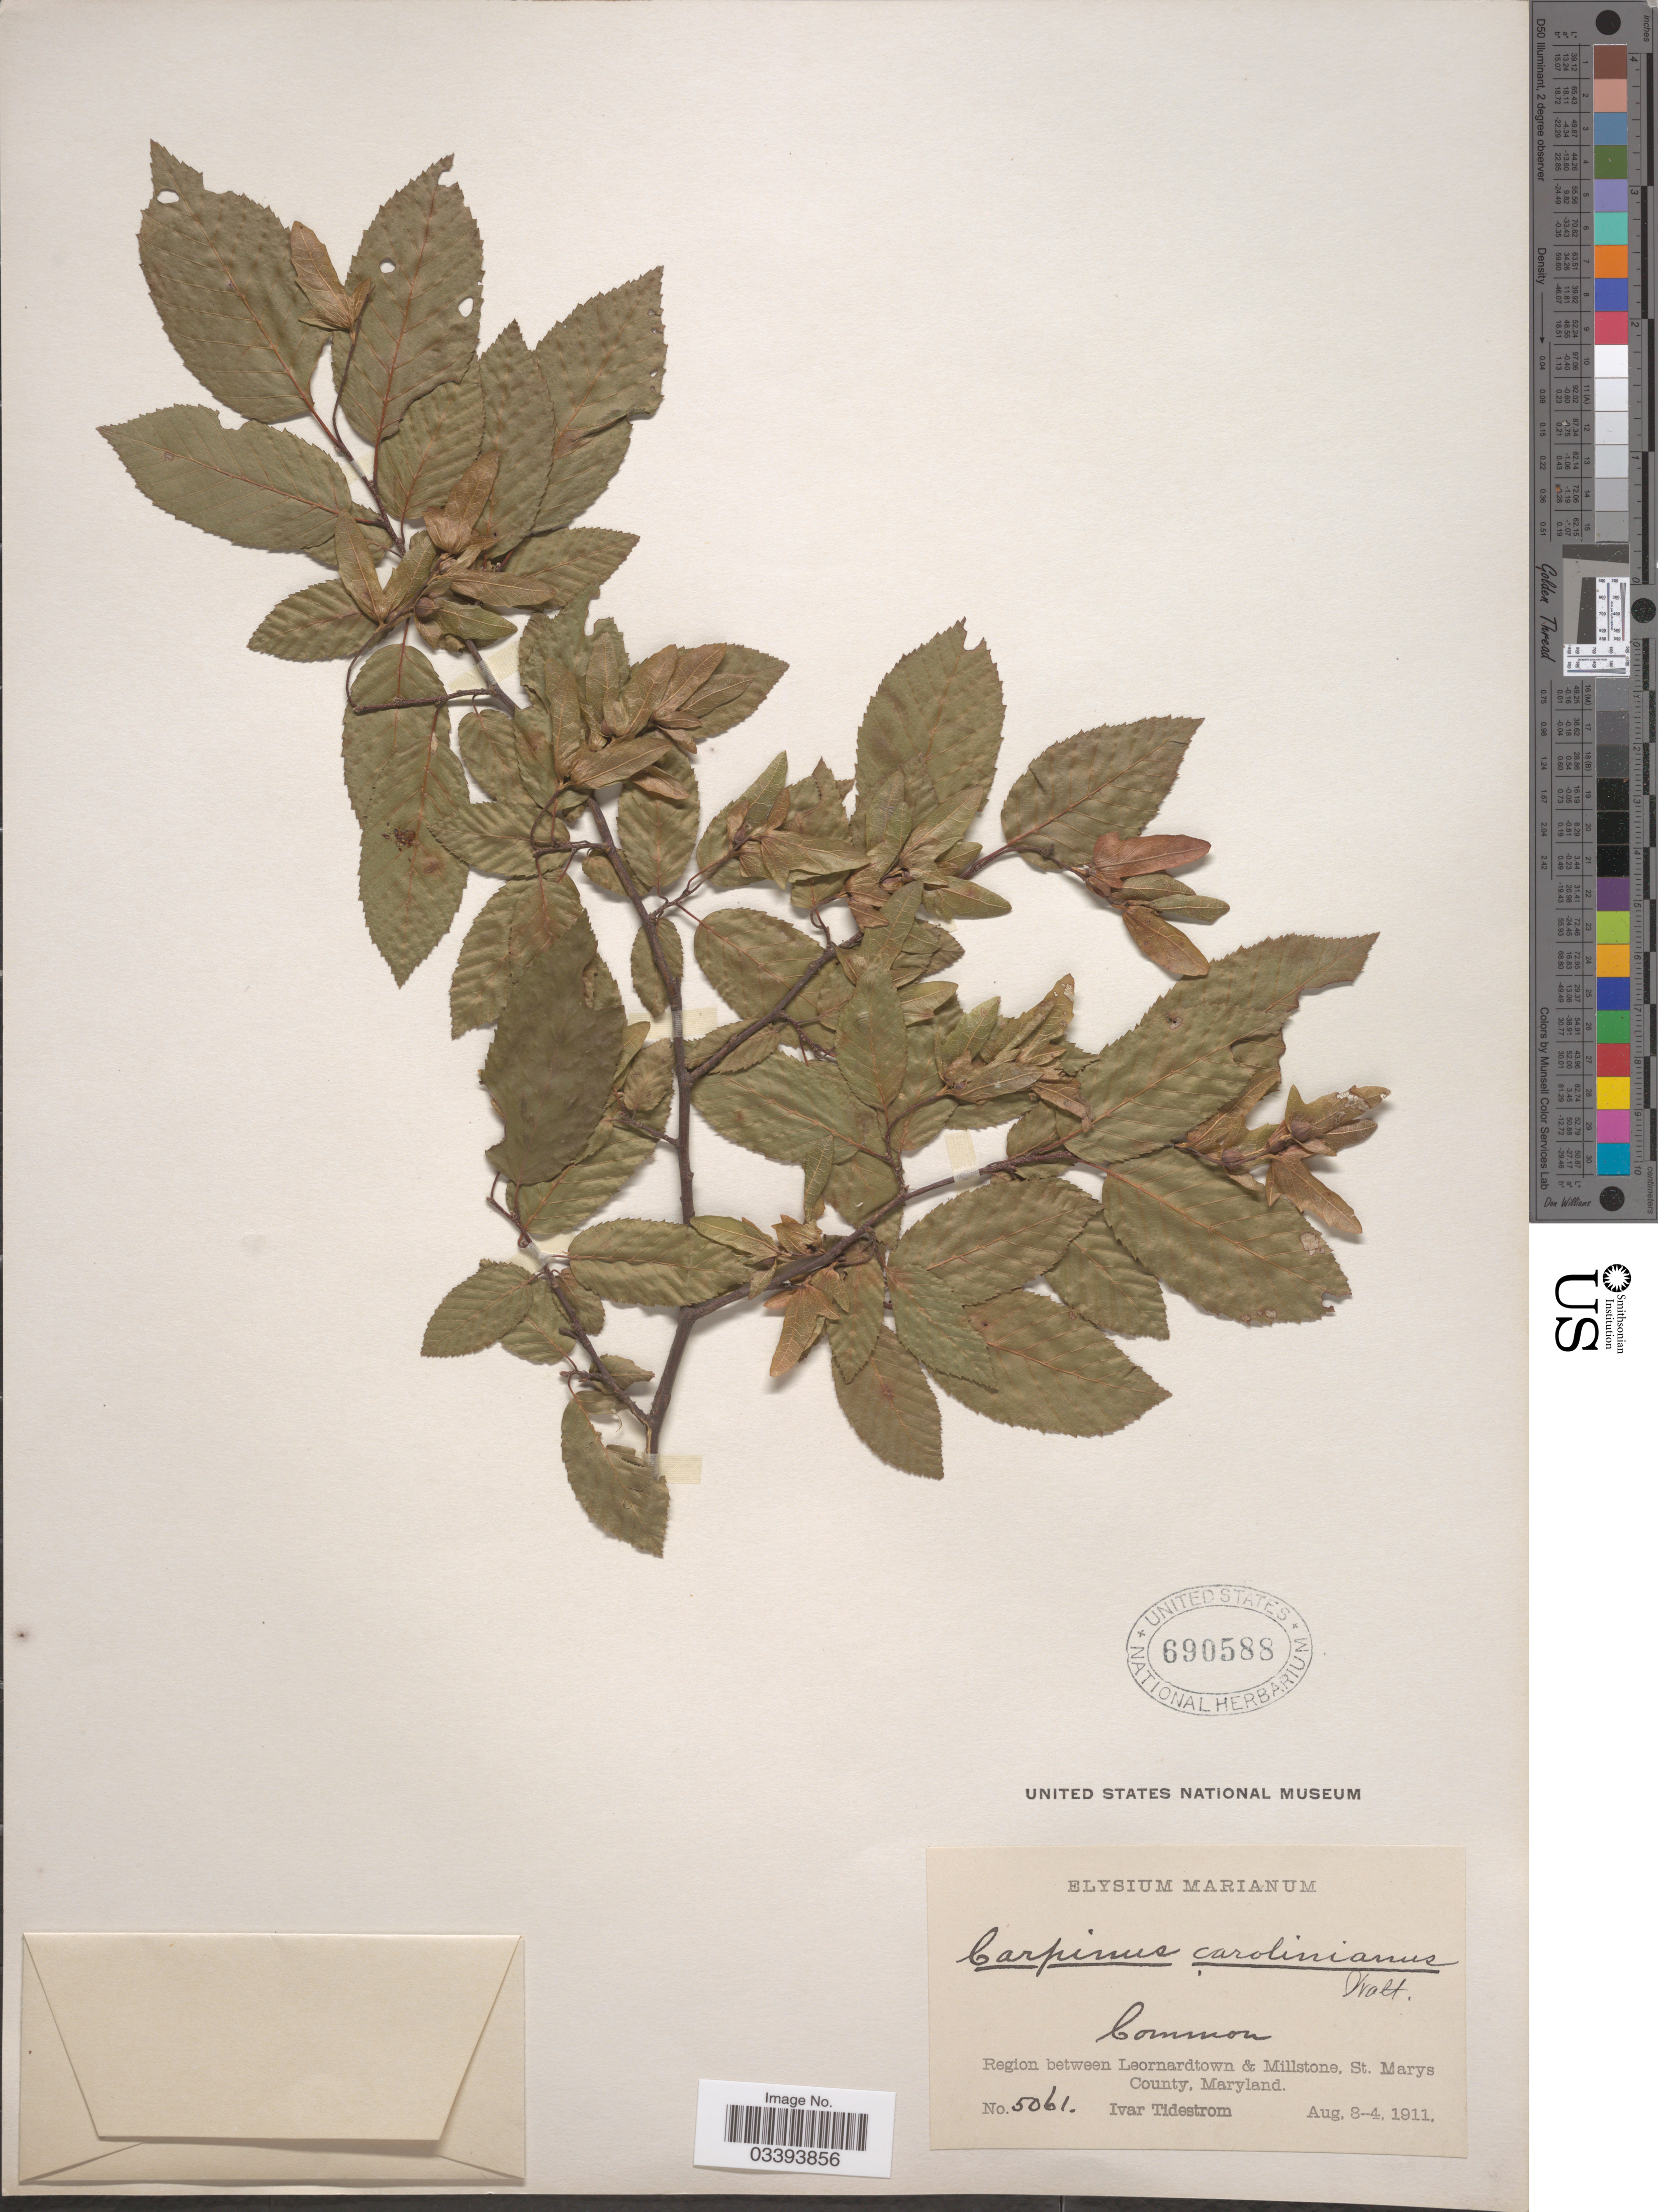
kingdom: Plantae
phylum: Tracheophyta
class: Magnoliopsida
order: Fagales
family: Betulaceae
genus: Carpinus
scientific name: Carpinus caroliniana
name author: Walter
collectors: I. F. Tidestrom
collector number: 5061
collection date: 1911-08-03/1911-08-04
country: United States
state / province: Maryland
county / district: St. Mary's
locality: Region between Leornardtown & Millstone, St. Marys County.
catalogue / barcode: US 690588